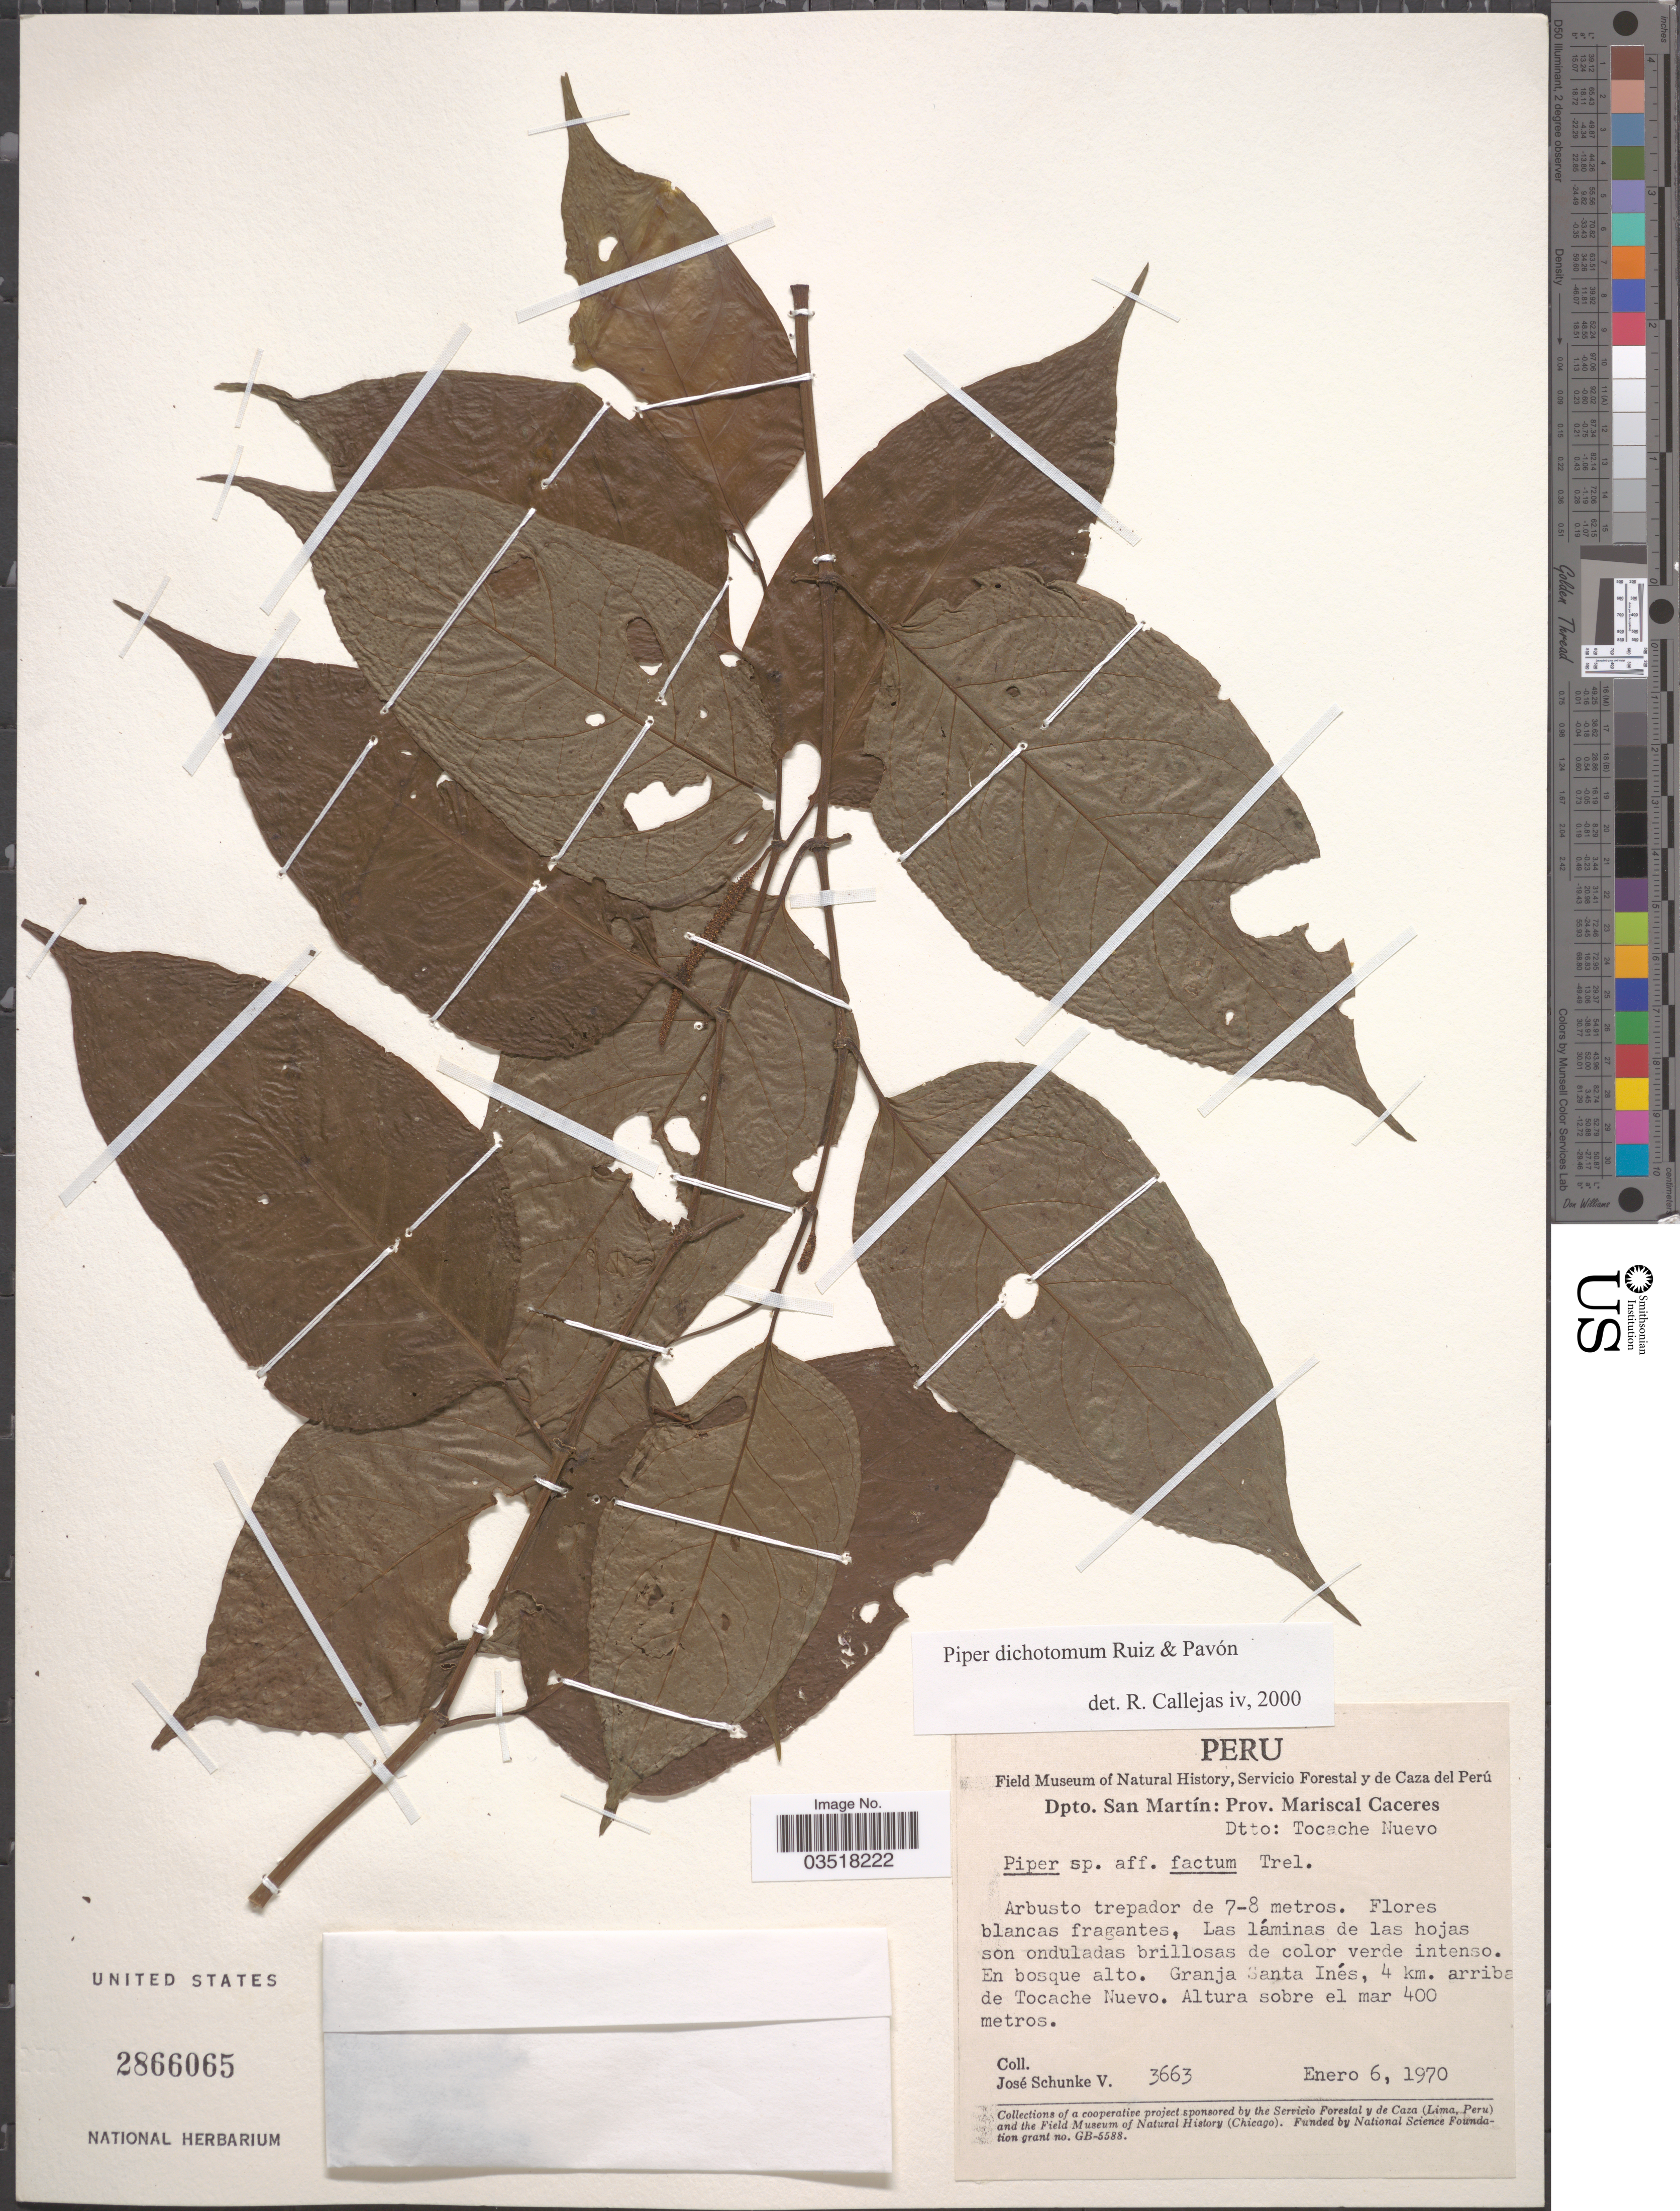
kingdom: Plantae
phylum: Tracheophyta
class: Magnoliopsida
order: Piperales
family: Piperaceae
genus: Piper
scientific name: Piper dichotomum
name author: Ruiz & Pav.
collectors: J. Schunke Vigo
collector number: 3663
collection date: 1970-01-06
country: Peru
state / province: San Martín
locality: Dpto. San Martín: Prov.: Mariscal Caceres. Dtto. Tocache Nuevo. Granja Santa Inés, 4 km. arriba de Tocache Nuevo.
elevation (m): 400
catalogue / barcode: US 2866065